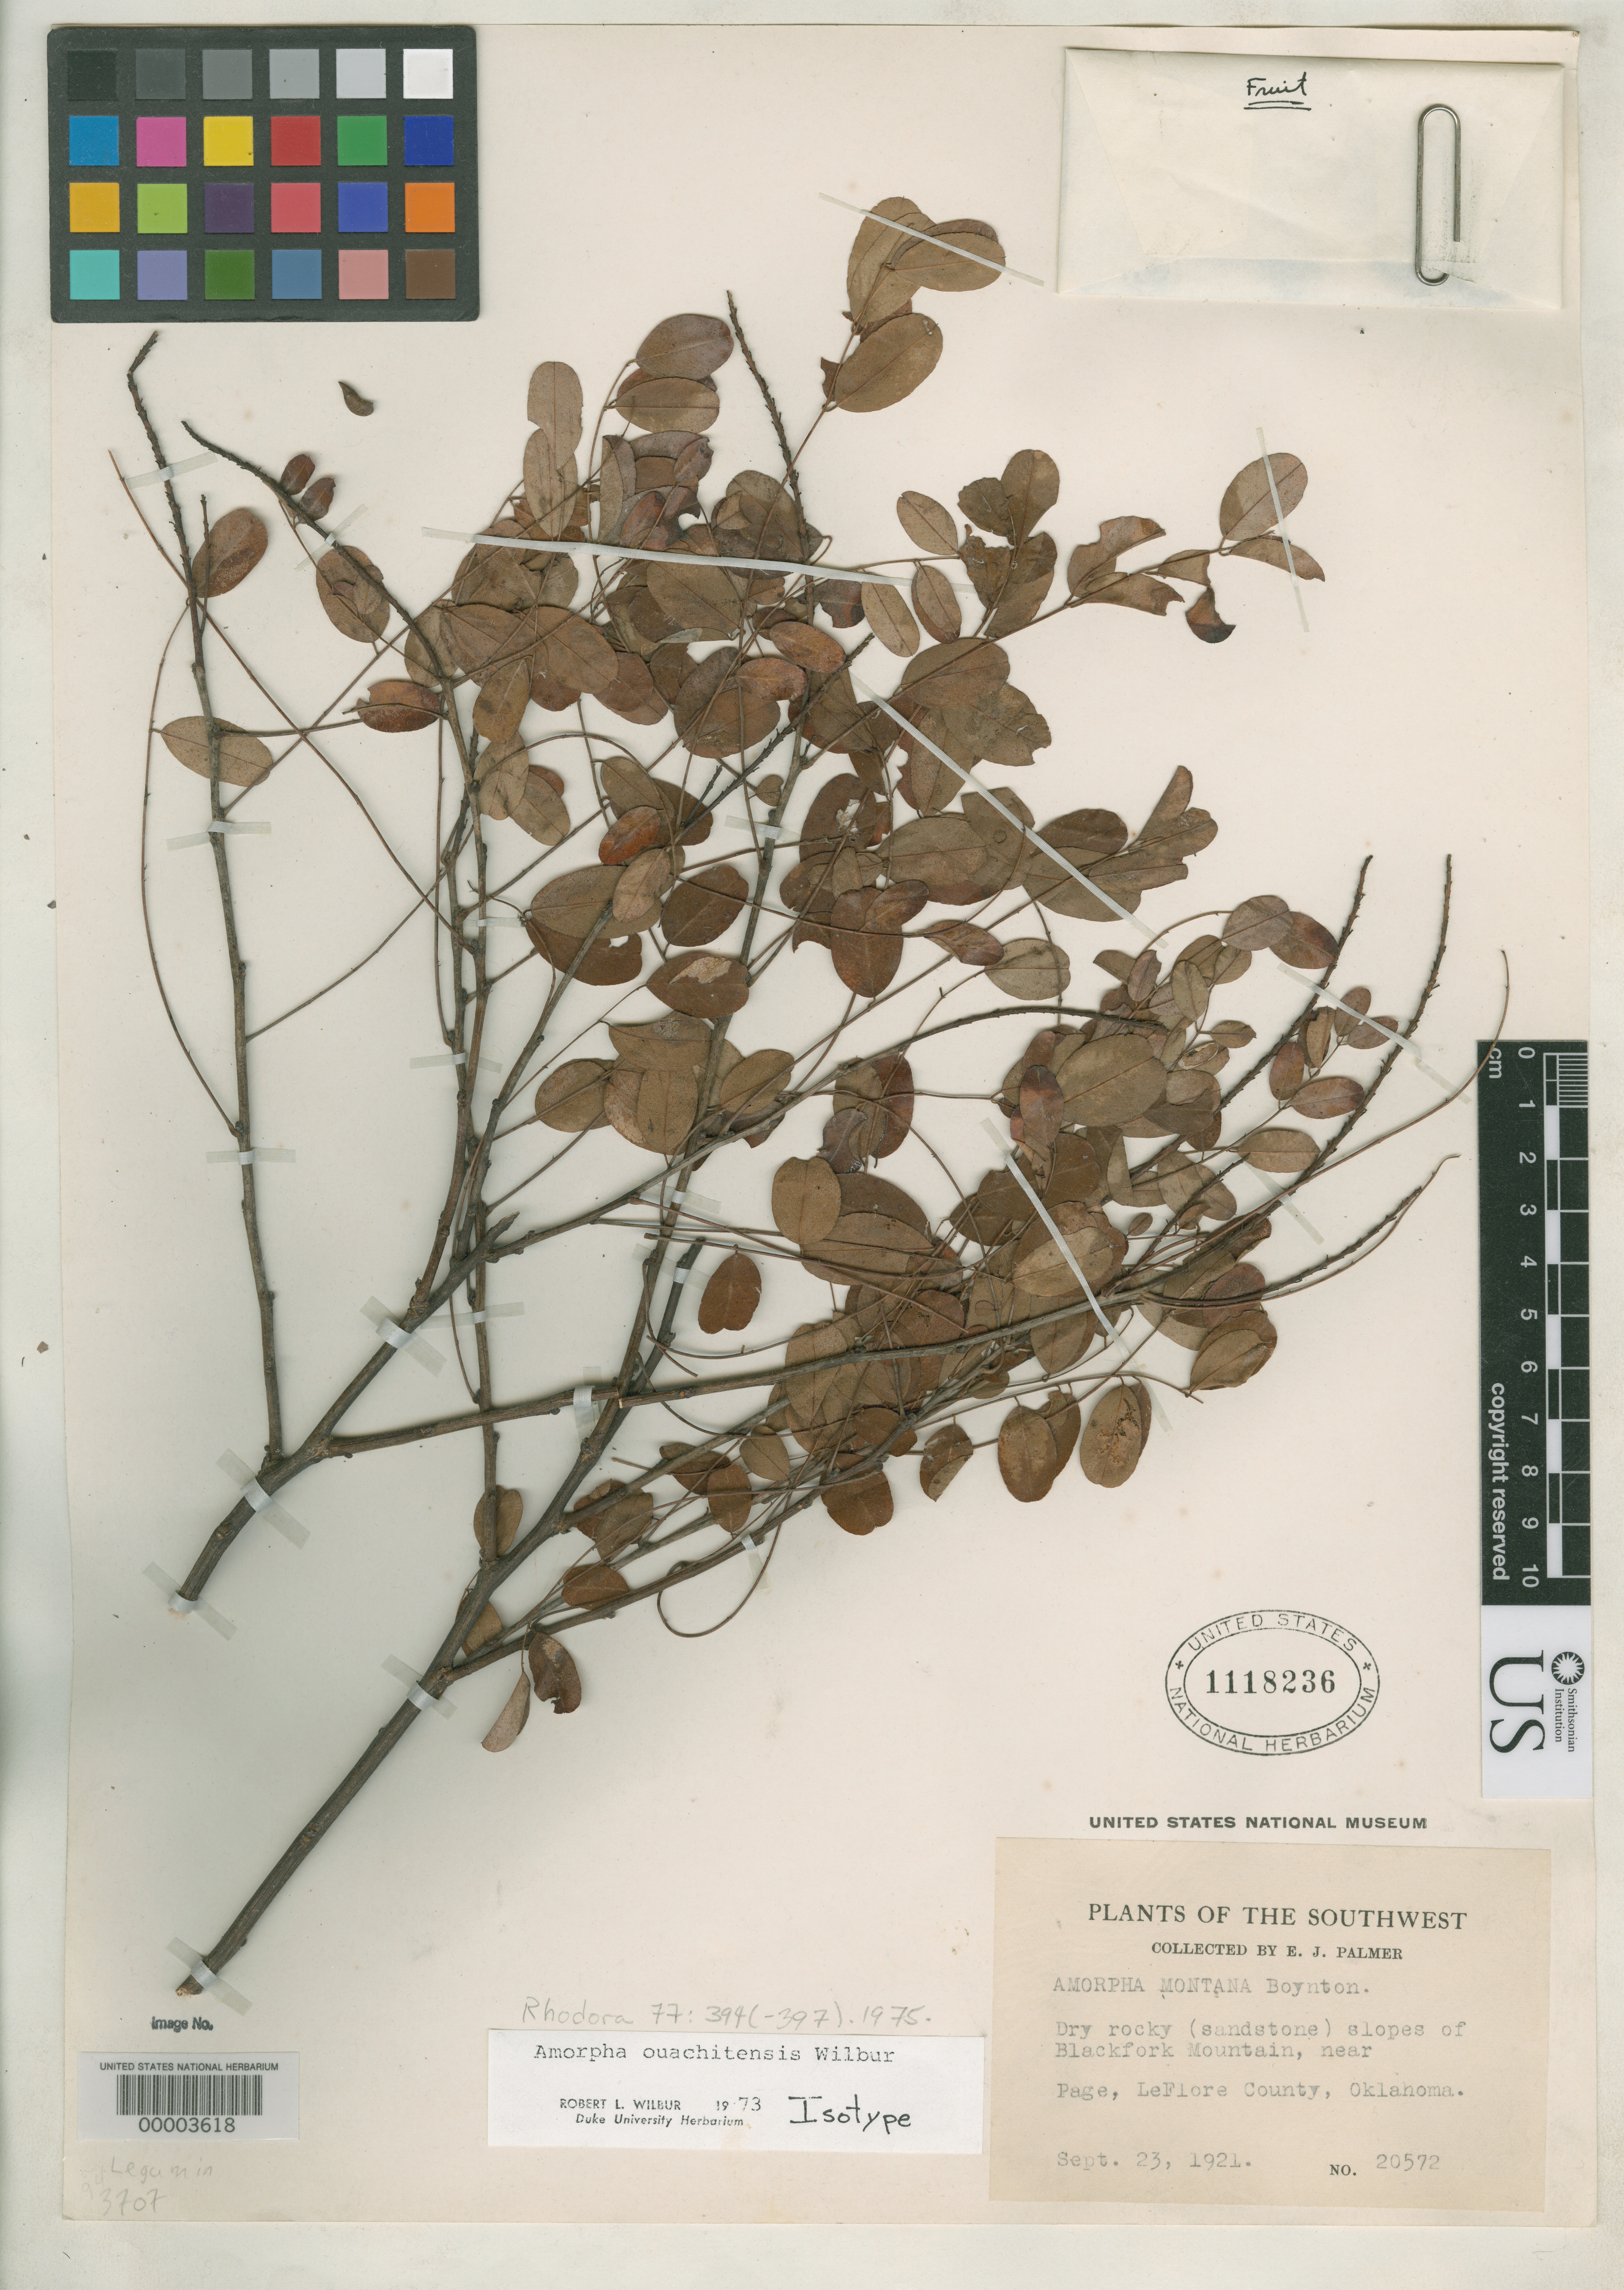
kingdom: Plantae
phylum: Tracheophyta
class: Magnoliopsida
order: Fabales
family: Fabaceae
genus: Amorpha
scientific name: Amorpha ouachitensis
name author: Wilbur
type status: Isotype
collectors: E. J. Palmer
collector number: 20572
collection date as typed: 23 Sep 1921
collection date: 1921-09-23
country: United States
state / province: Oklahoma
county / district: La Flore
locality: Page, Blackfork Mt.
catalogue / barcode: US 1118236